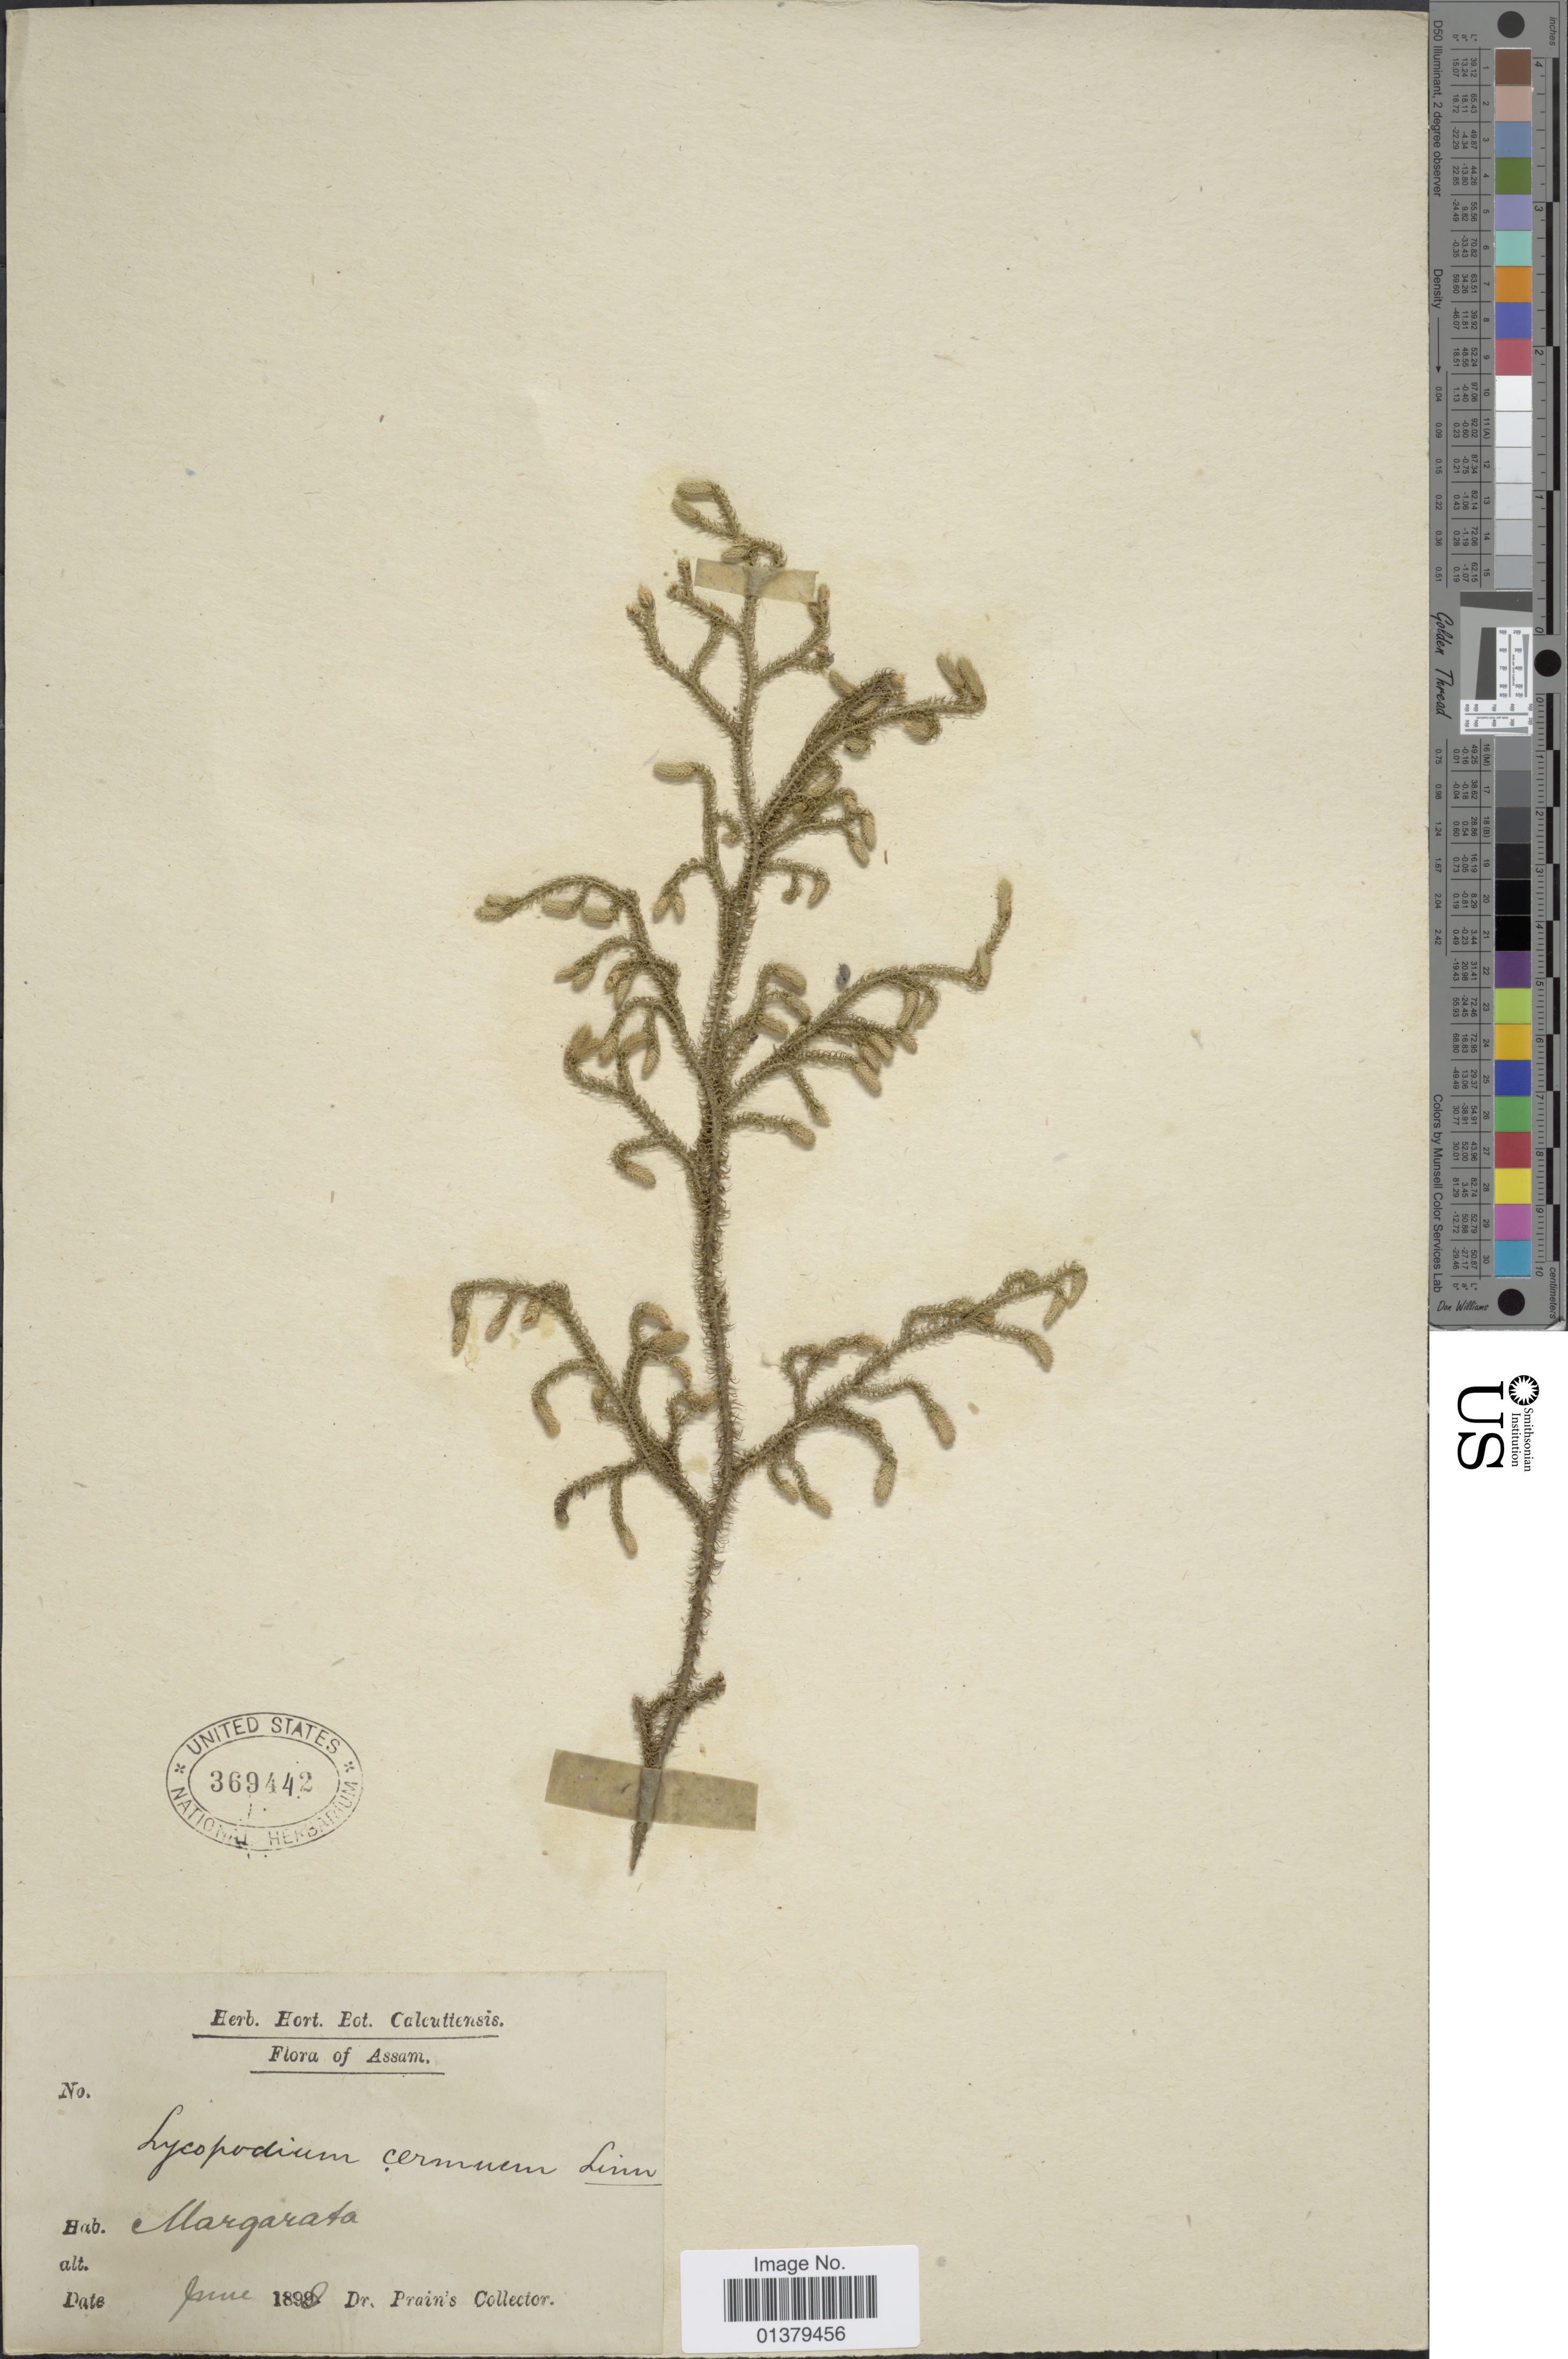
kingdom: Plantae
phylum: Tracheophyta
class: Lycopodiopsida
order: Lycopodiales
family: Lycopodiaceae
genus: Palhinhaea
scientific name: Palhinhaea cernua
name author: (L.) Vasc. & Franco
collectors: Dr. Prain's collector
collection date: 1898-06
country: India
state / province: Assam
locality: Margarata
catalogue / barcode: US 369442